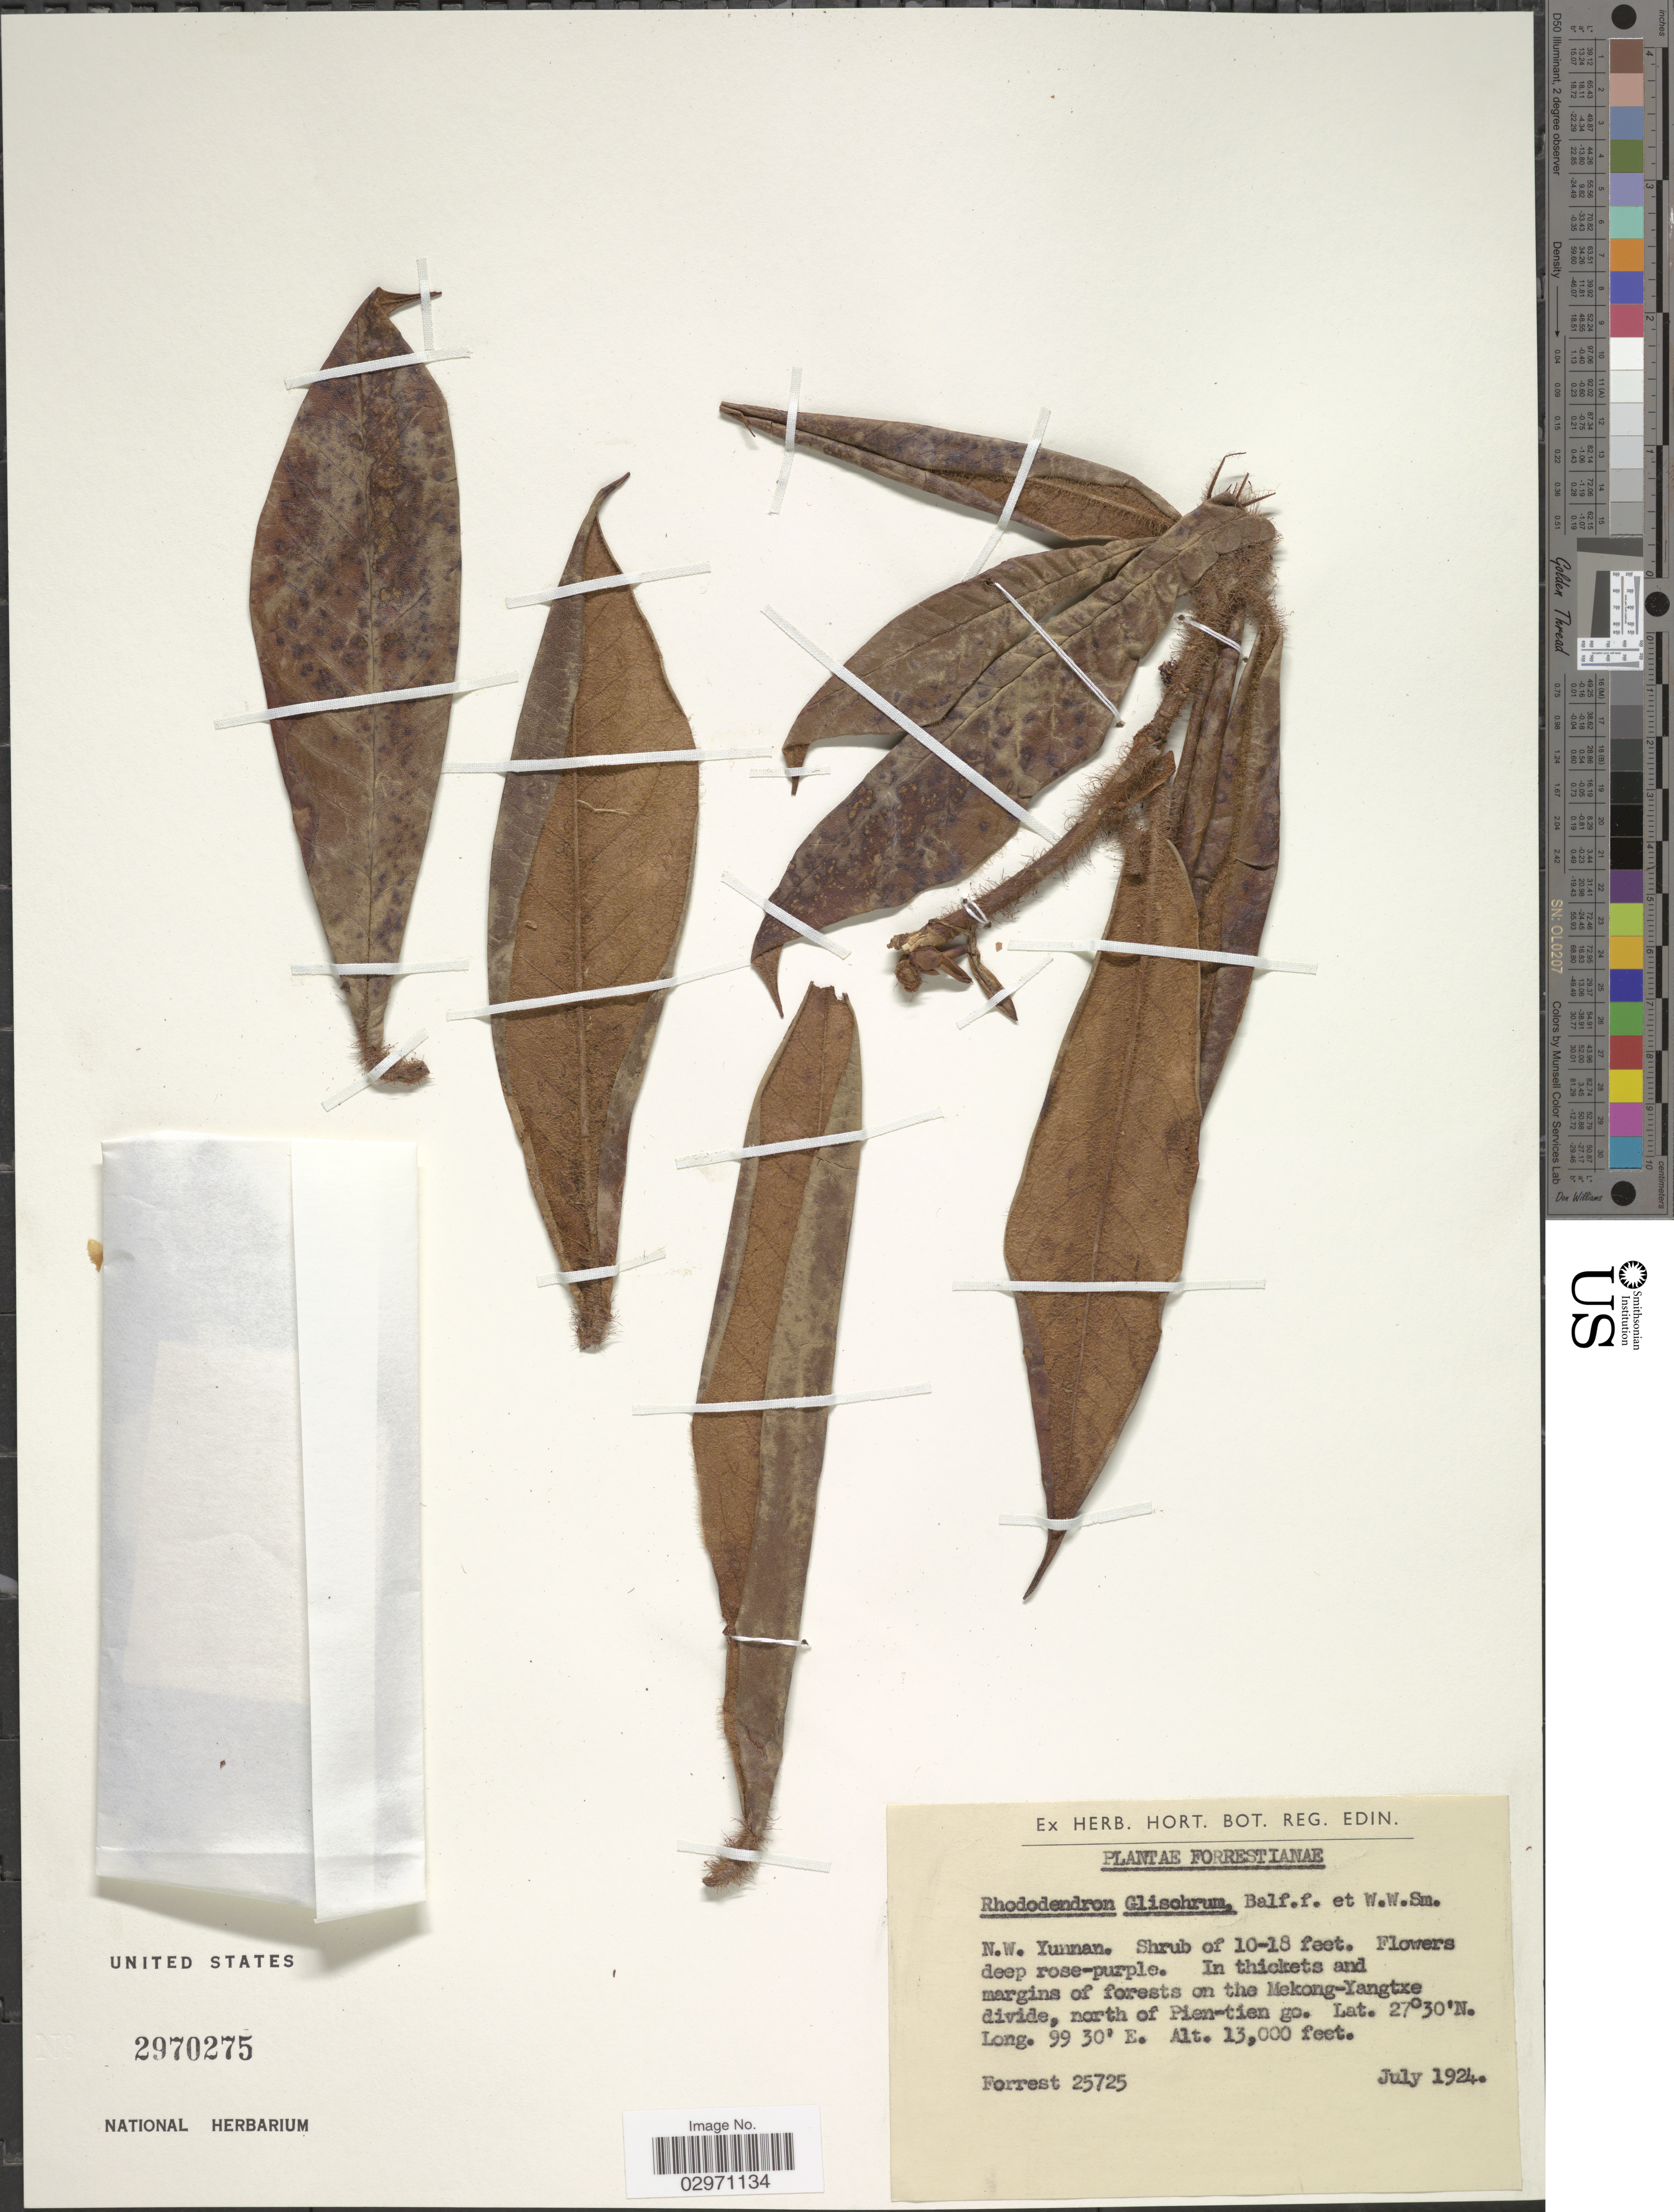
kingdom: Plantae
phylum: Tracheophyta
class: Magnoliopsida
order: Ericales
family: Ericaceae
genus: Rhododendron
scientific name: Rhododendron glischrum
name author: Balf. f. & W.W. Sm.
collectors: -. Forrest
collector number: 25725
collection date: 1924-07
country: China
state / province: Yunnan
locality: N.W. Yunnan. On the Mekong-Yangtxe divide, north of Pien-tien go.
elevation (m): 3962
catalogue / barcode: US 2970275